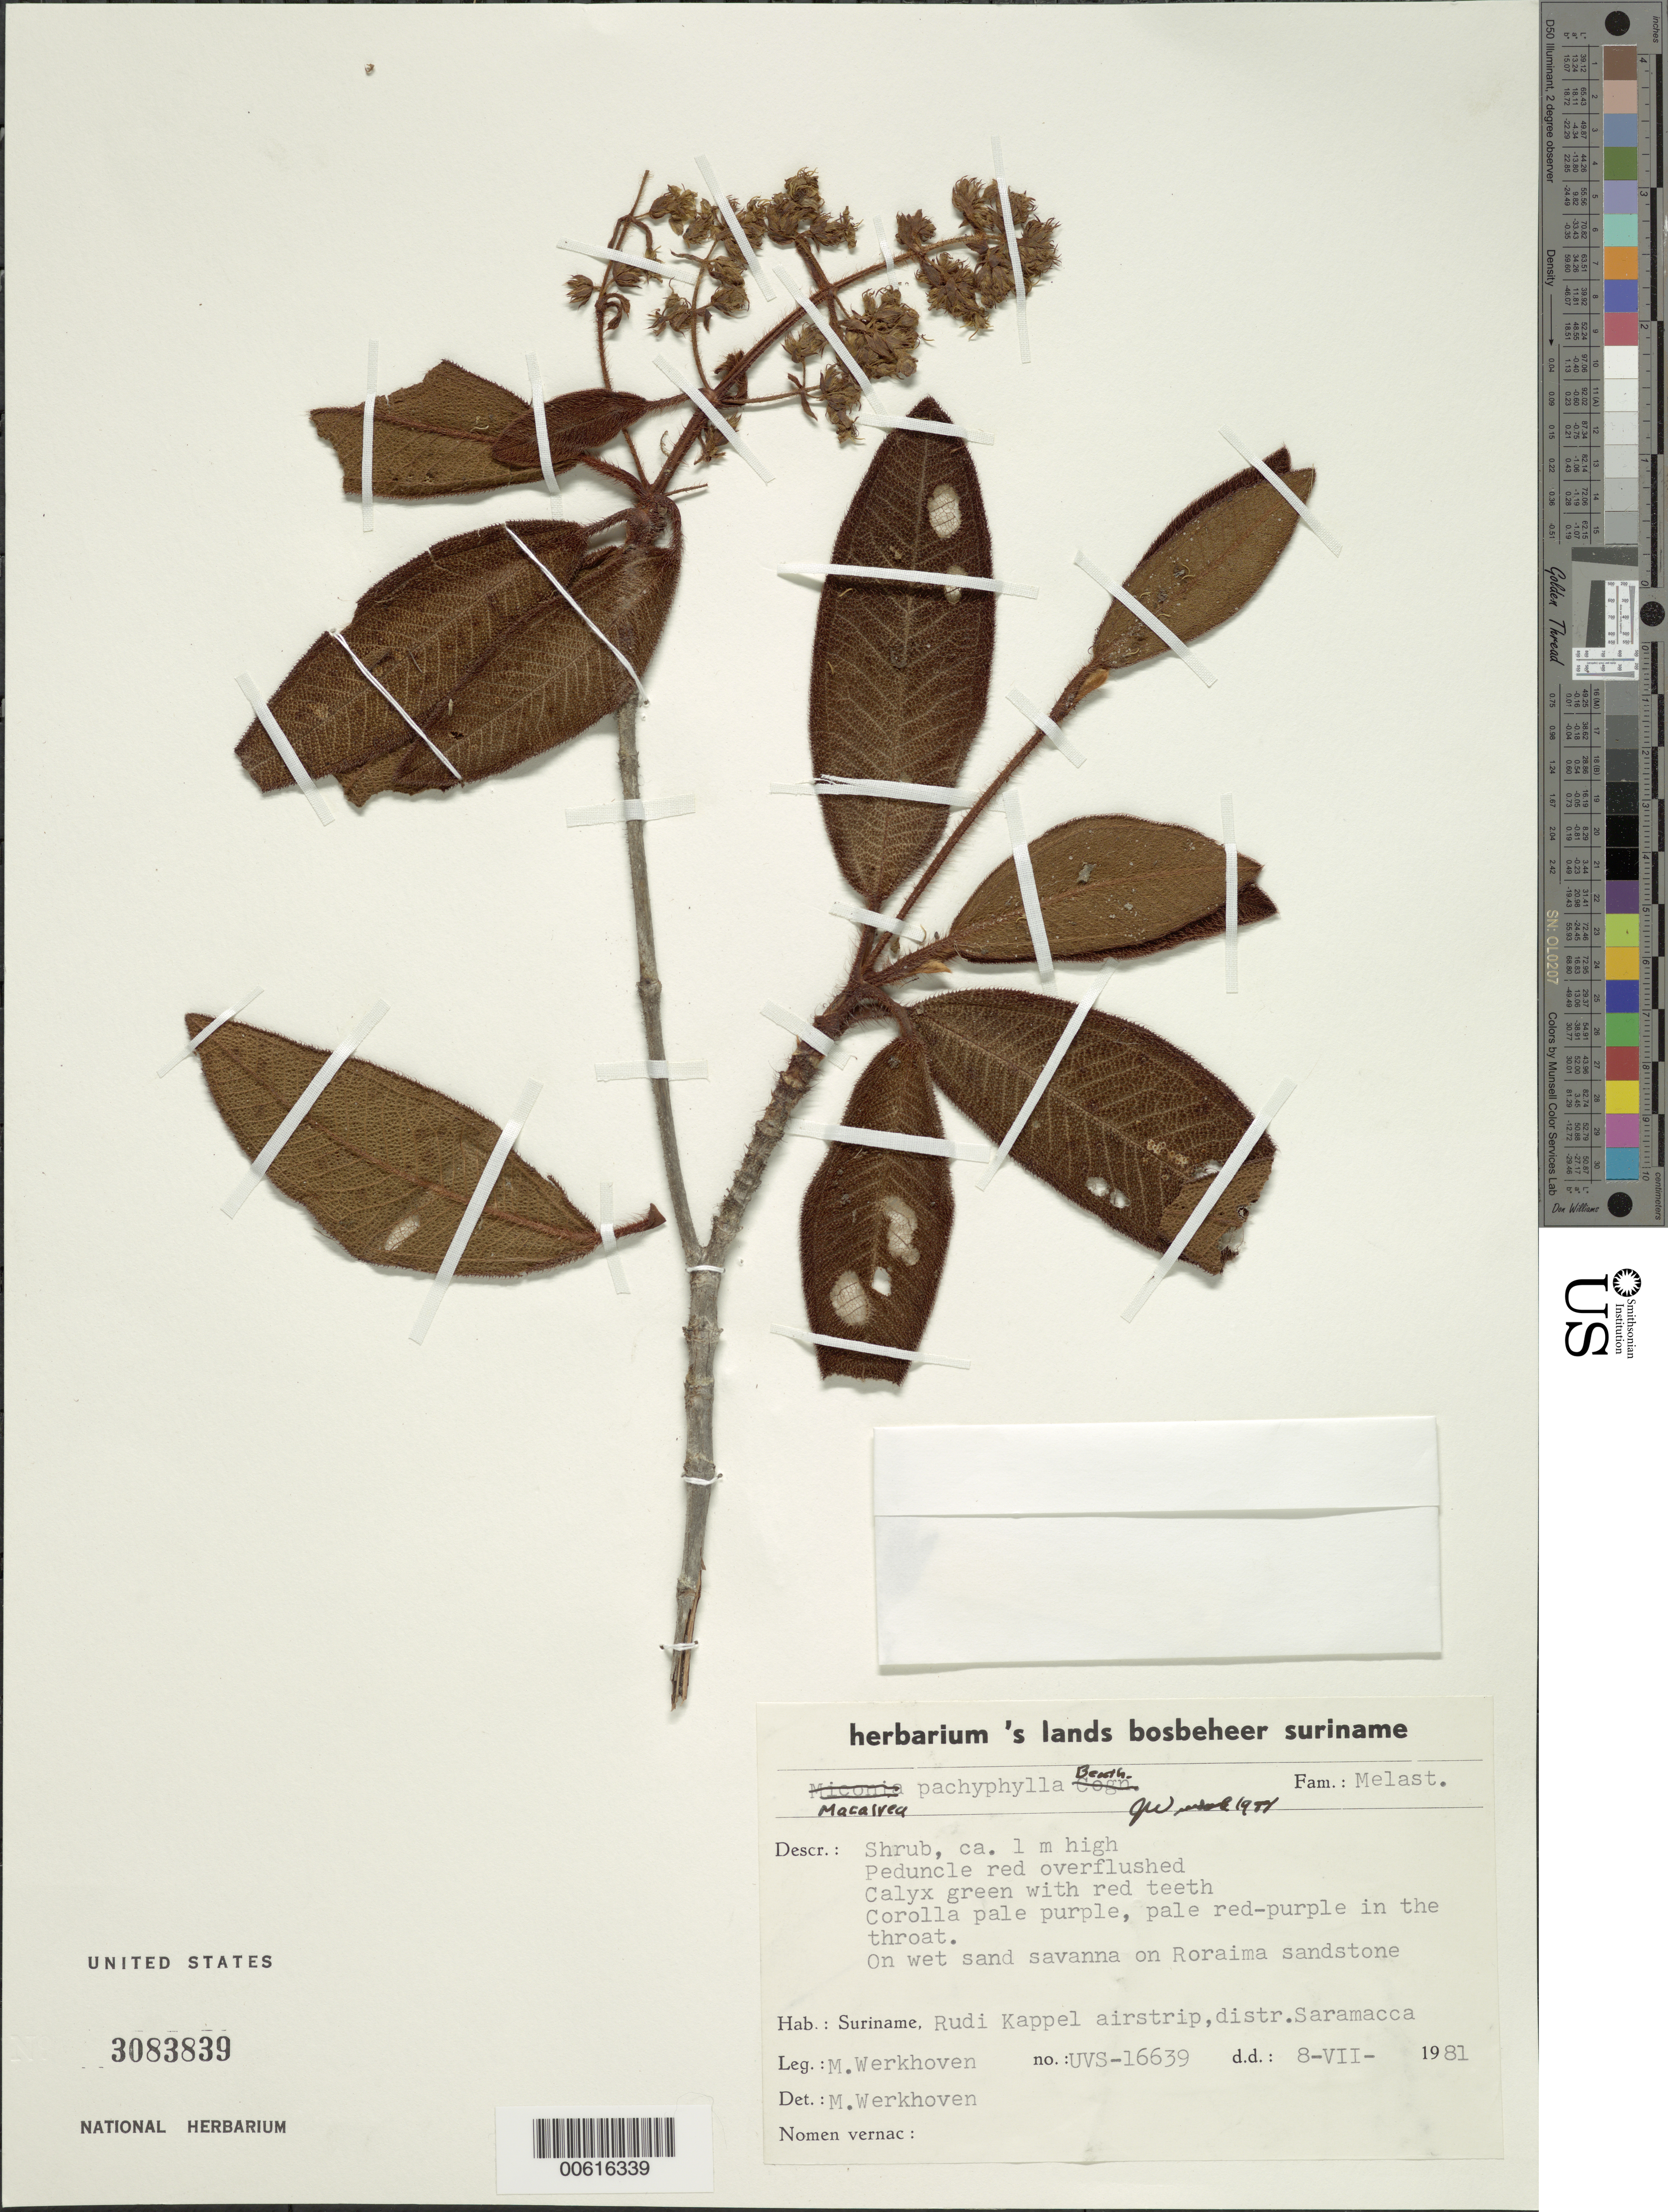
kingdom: Plantae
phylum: Tracheophyta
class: Magnoliopsida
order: Myrtales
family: Melastomataceae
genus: Macairea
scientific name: Macairea pachyphylla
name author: Benth.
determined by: Wurdack, John J., (US), US (UNITED STATES)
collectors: M. Werkhoven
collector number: UVS 16639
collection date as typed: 8-Jul-81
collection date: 1981-07-08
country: Suriname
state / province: Saramacca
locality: Rudi Kappel airstrip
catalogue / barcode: US 3083839